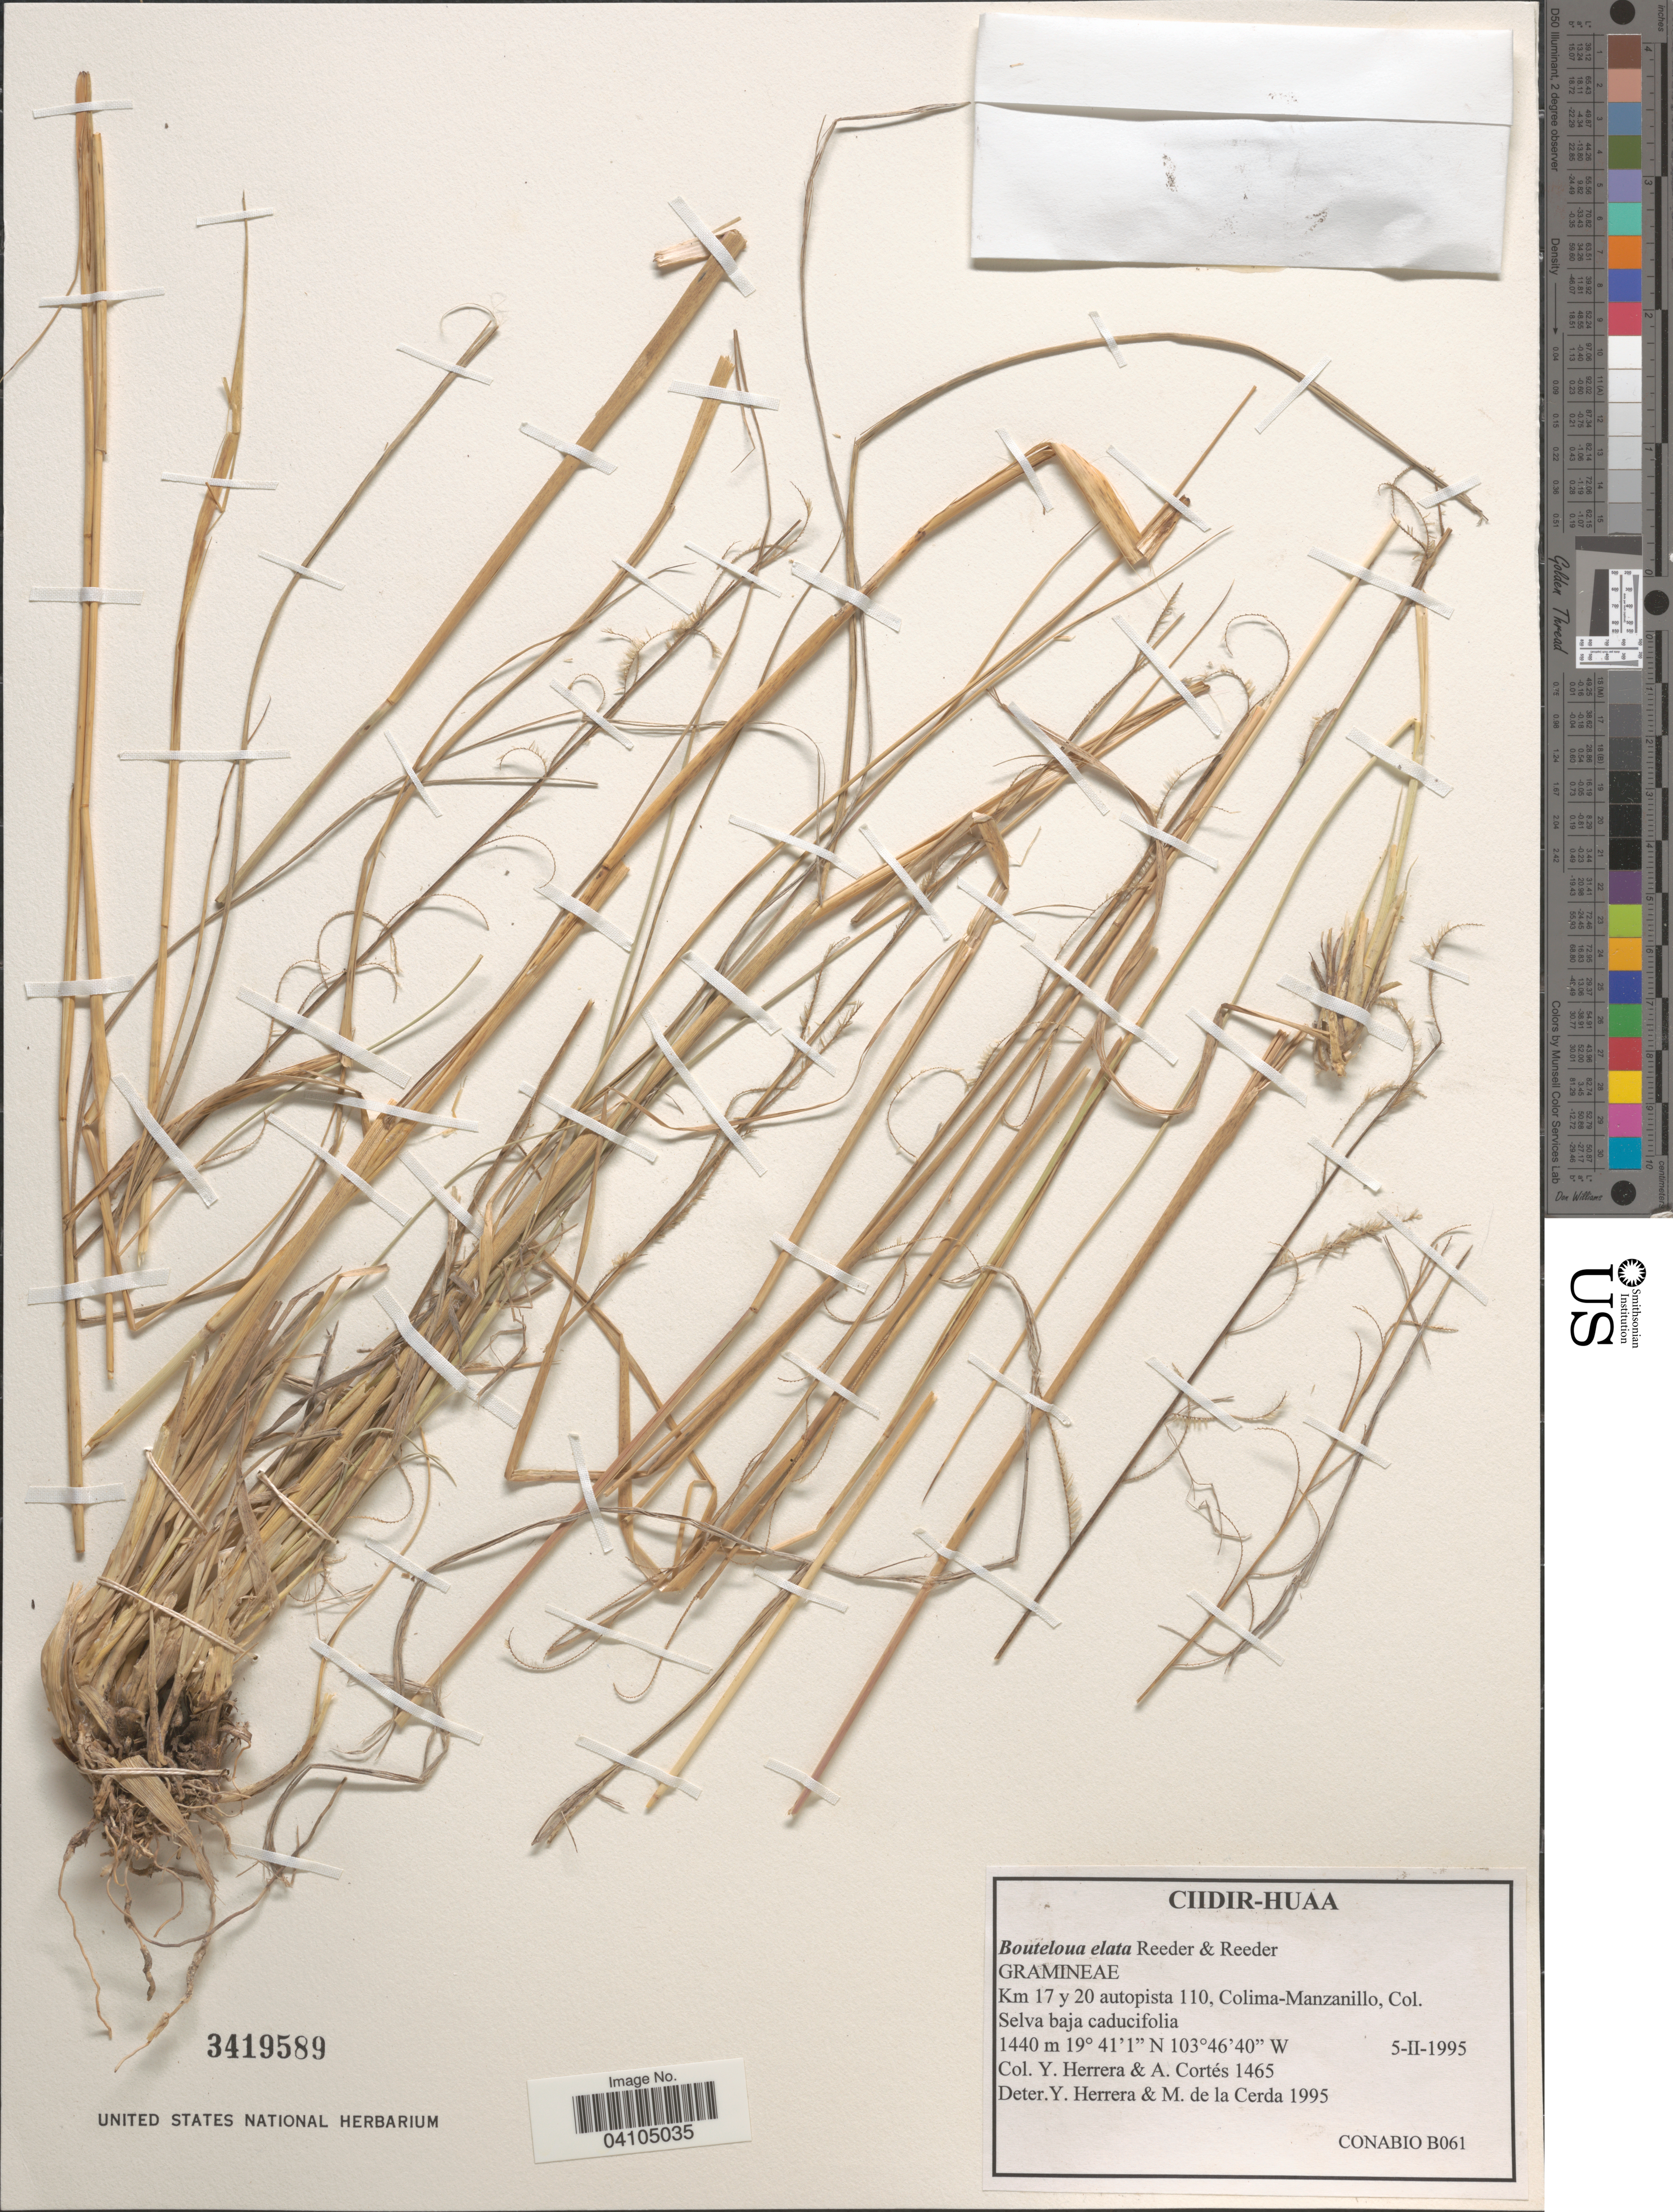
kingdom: Plantae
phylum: Tracheophyta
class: Liliopsida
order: Poales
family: Poaceae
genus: Bouteloua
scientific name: Bouteloua elata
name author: Reeder & C. Reeder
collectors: Y. Herrera Arrieta & A. Cortès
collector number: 1465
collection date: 1995-02-05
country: Mexico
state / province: Colima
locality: Km 17 y 20 autopista 110, Colima-Manzanillo.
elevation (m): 1440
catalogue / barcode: US 3419589